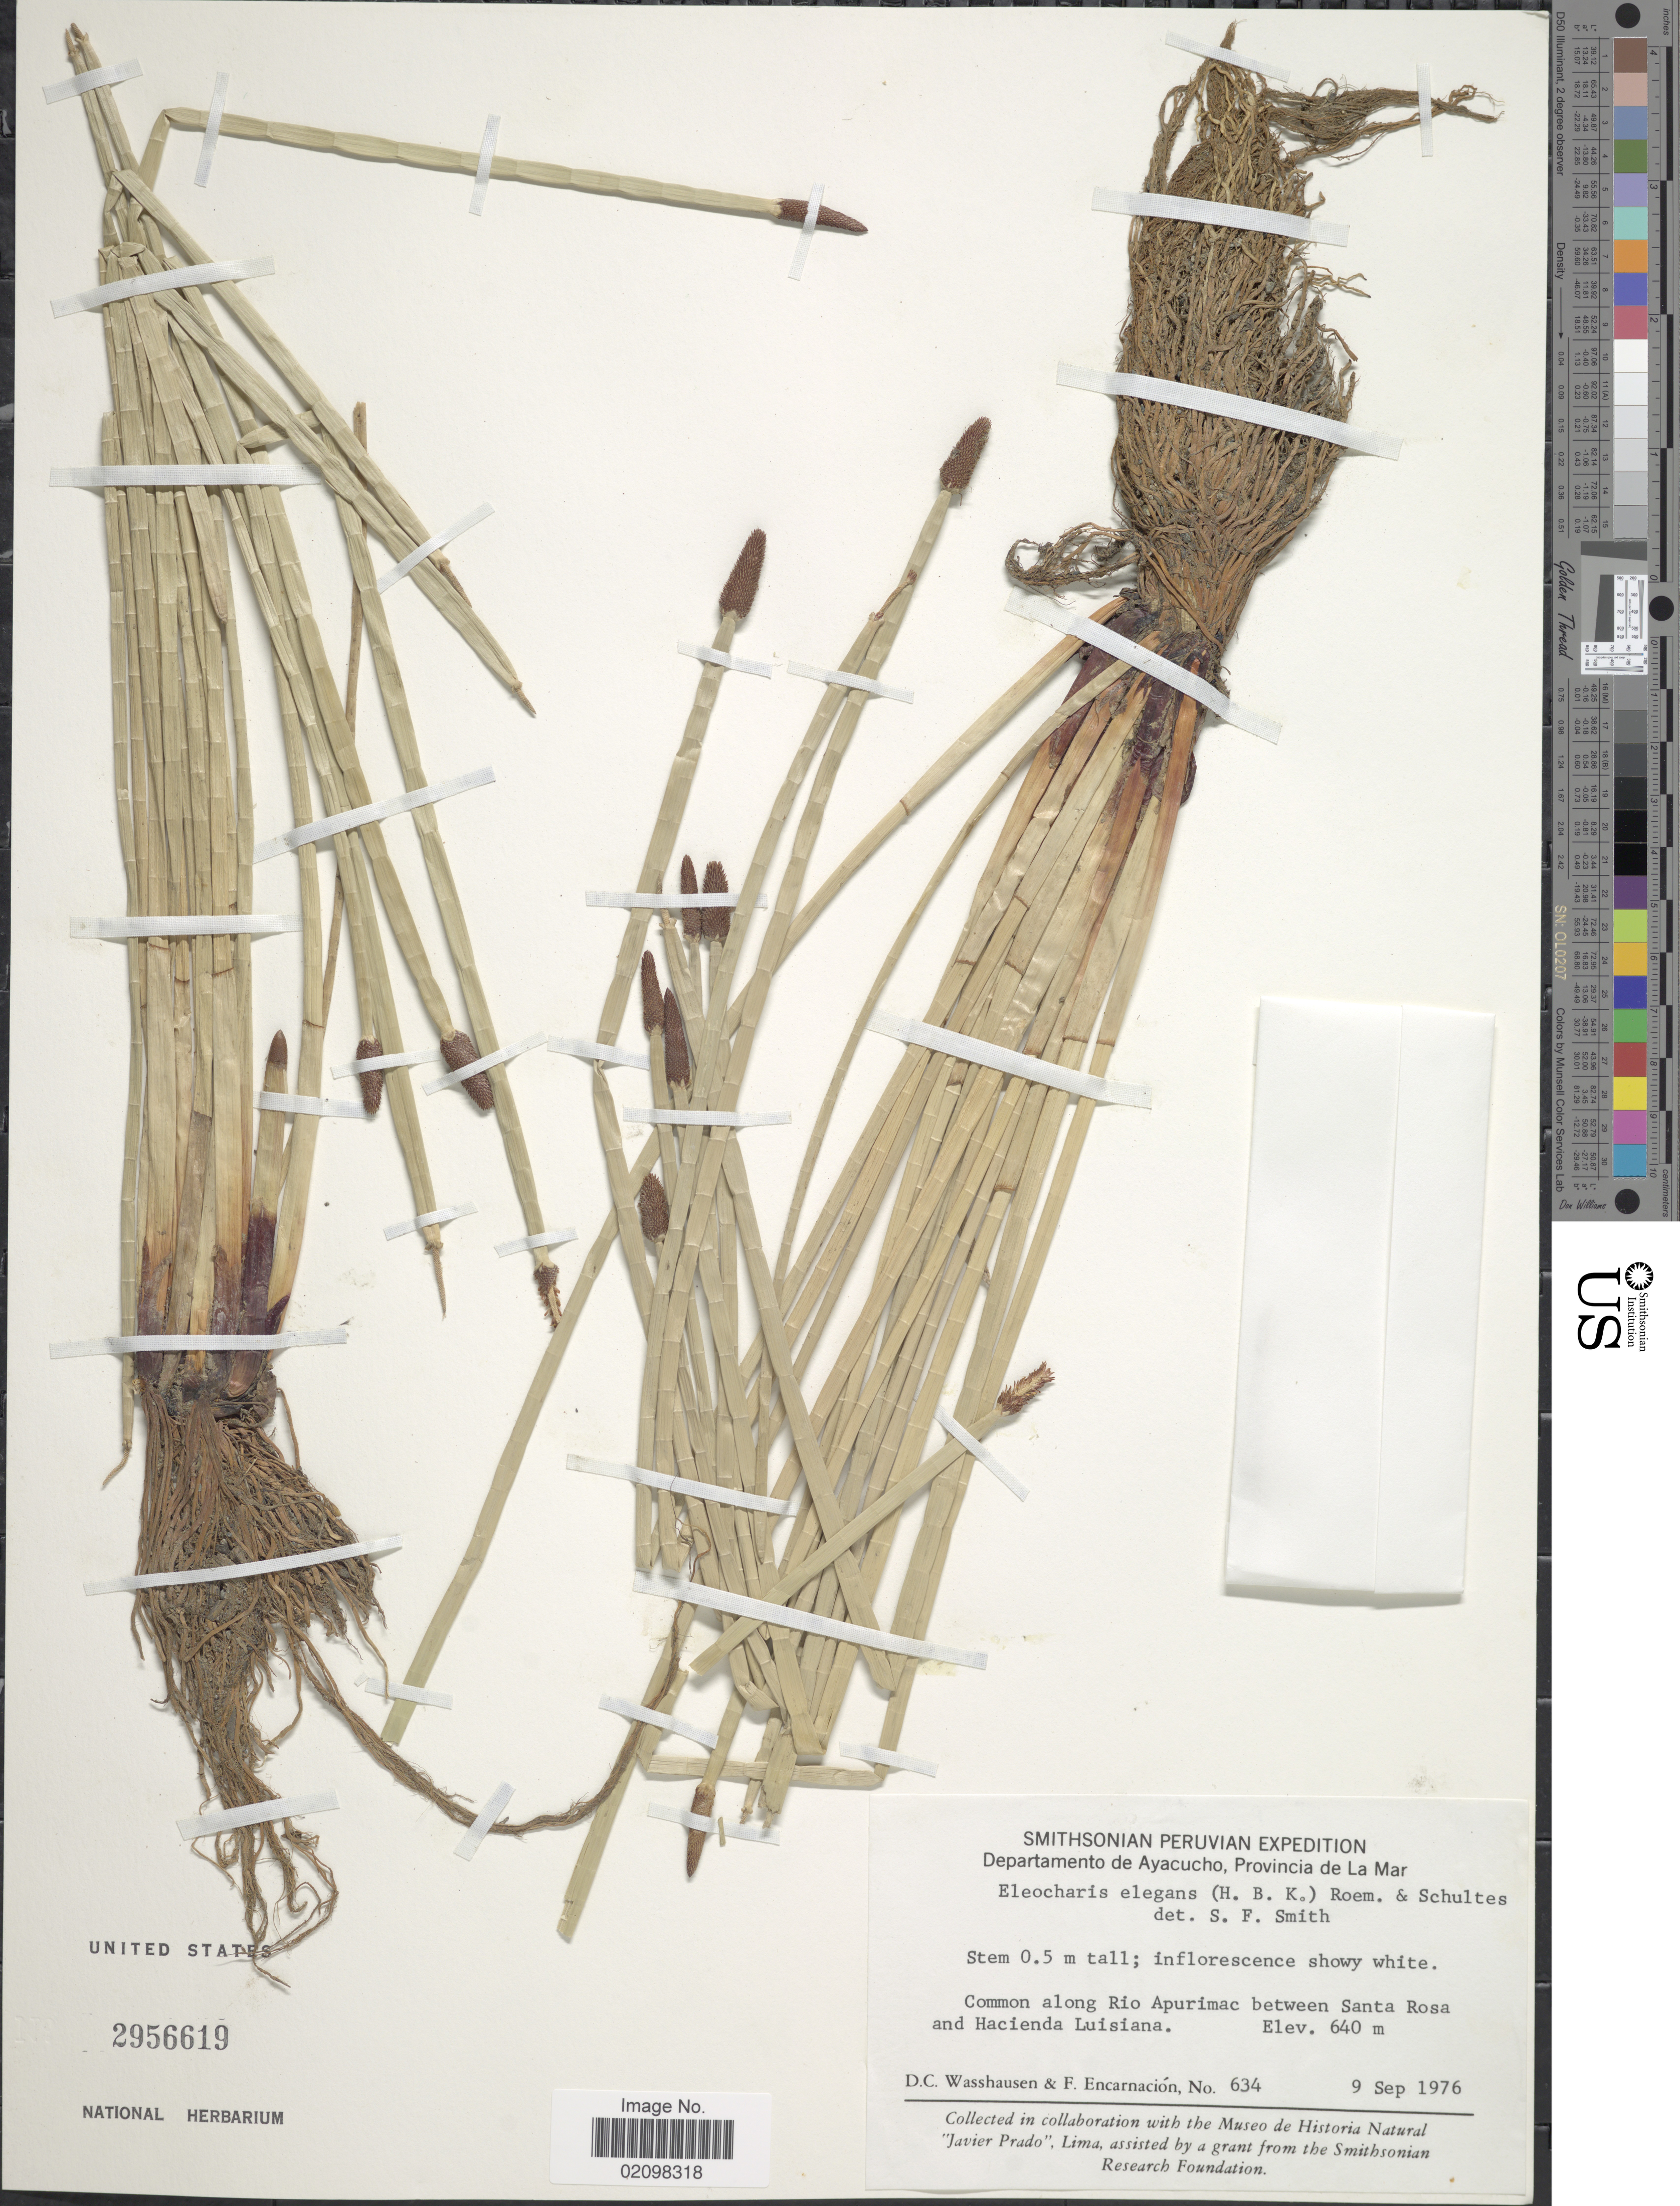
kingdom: Plantae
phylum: Tracheophyta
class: Liliopsida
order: Poales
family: Cyperaceae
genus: Eleocharis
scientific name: Eleocharis elegans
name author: (Kunth) Roem. & Schult.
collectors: D. C. Wasshausen & F. Encarnación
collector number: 634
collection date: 1976-09-09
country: Peru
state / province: Ayacucho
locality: Provincia La Mar. along Rio Apurimac between Santa Rosa and Hacienda Luisiana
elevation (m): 640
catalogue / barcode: US 2956619